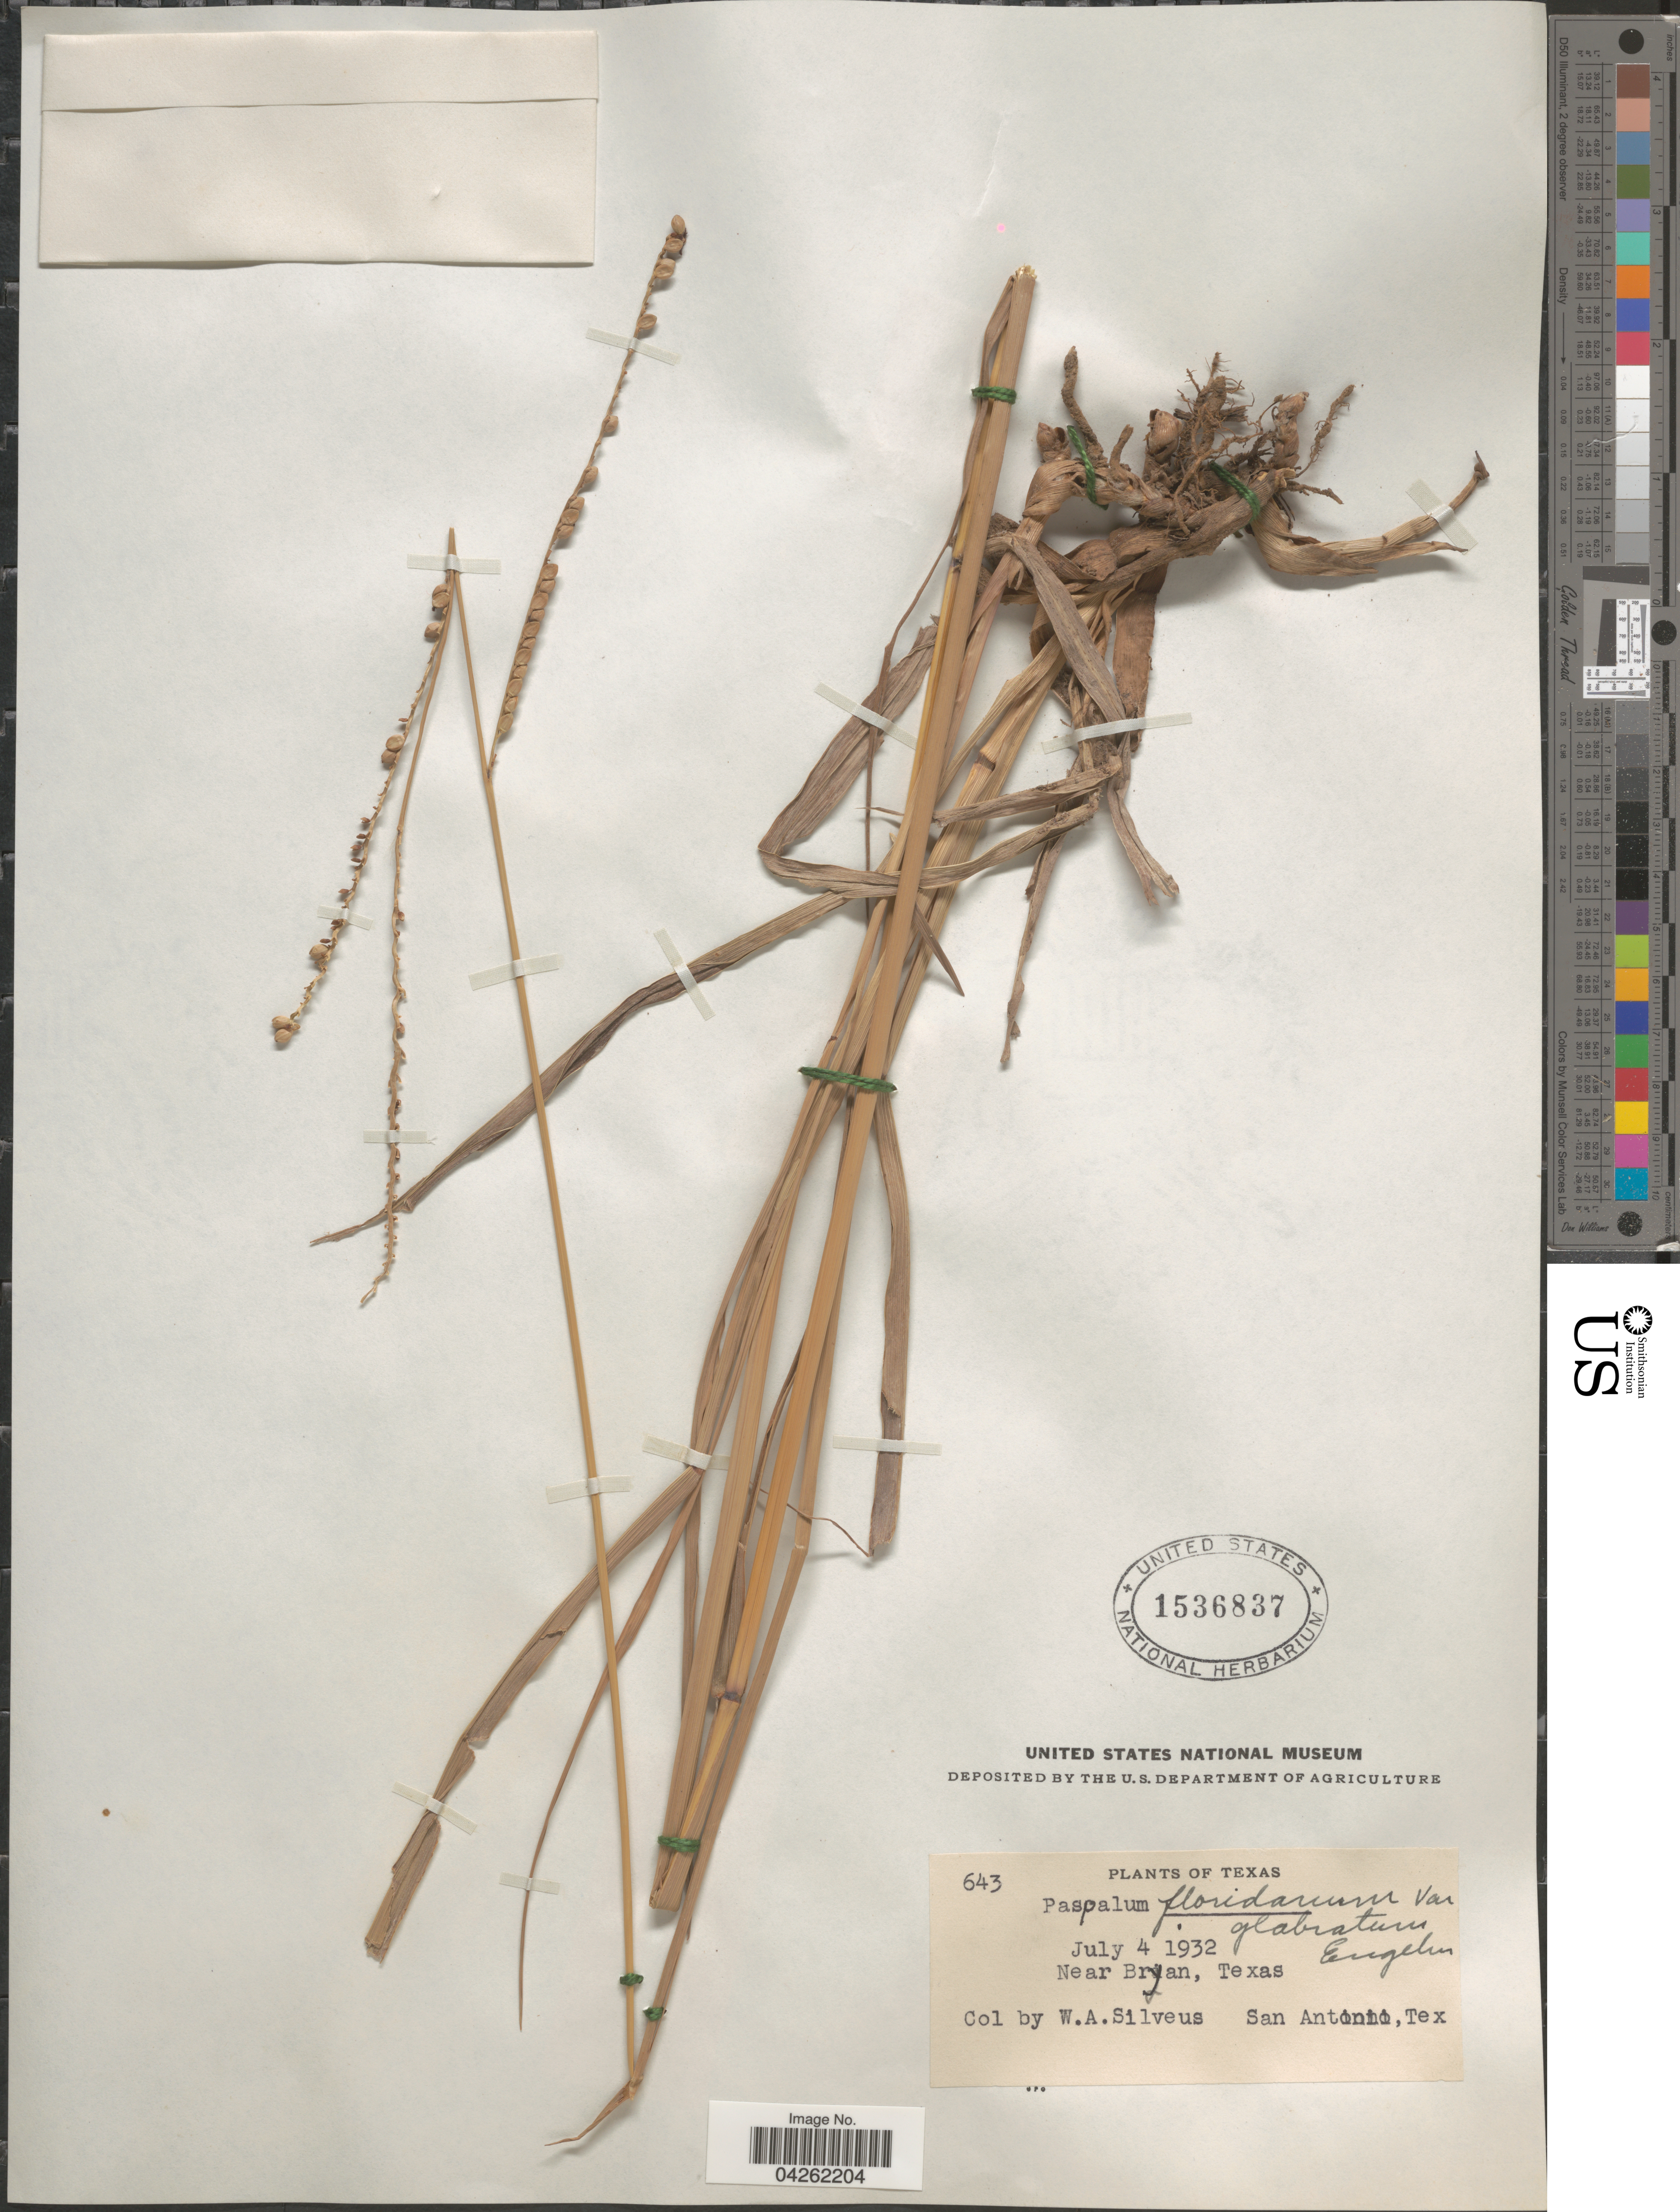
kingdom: Plantae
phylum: Tracheophyta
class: Liliopsida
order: Poales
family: Poaceae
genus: Paspalum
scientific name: Paspalum floridanum var. glabratum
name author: Engelm. ex Vasey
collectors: W. Silveus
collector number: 643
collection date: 1932-07-04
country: United States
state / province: Texas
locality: Near Bryan.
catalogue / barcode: US 1536837